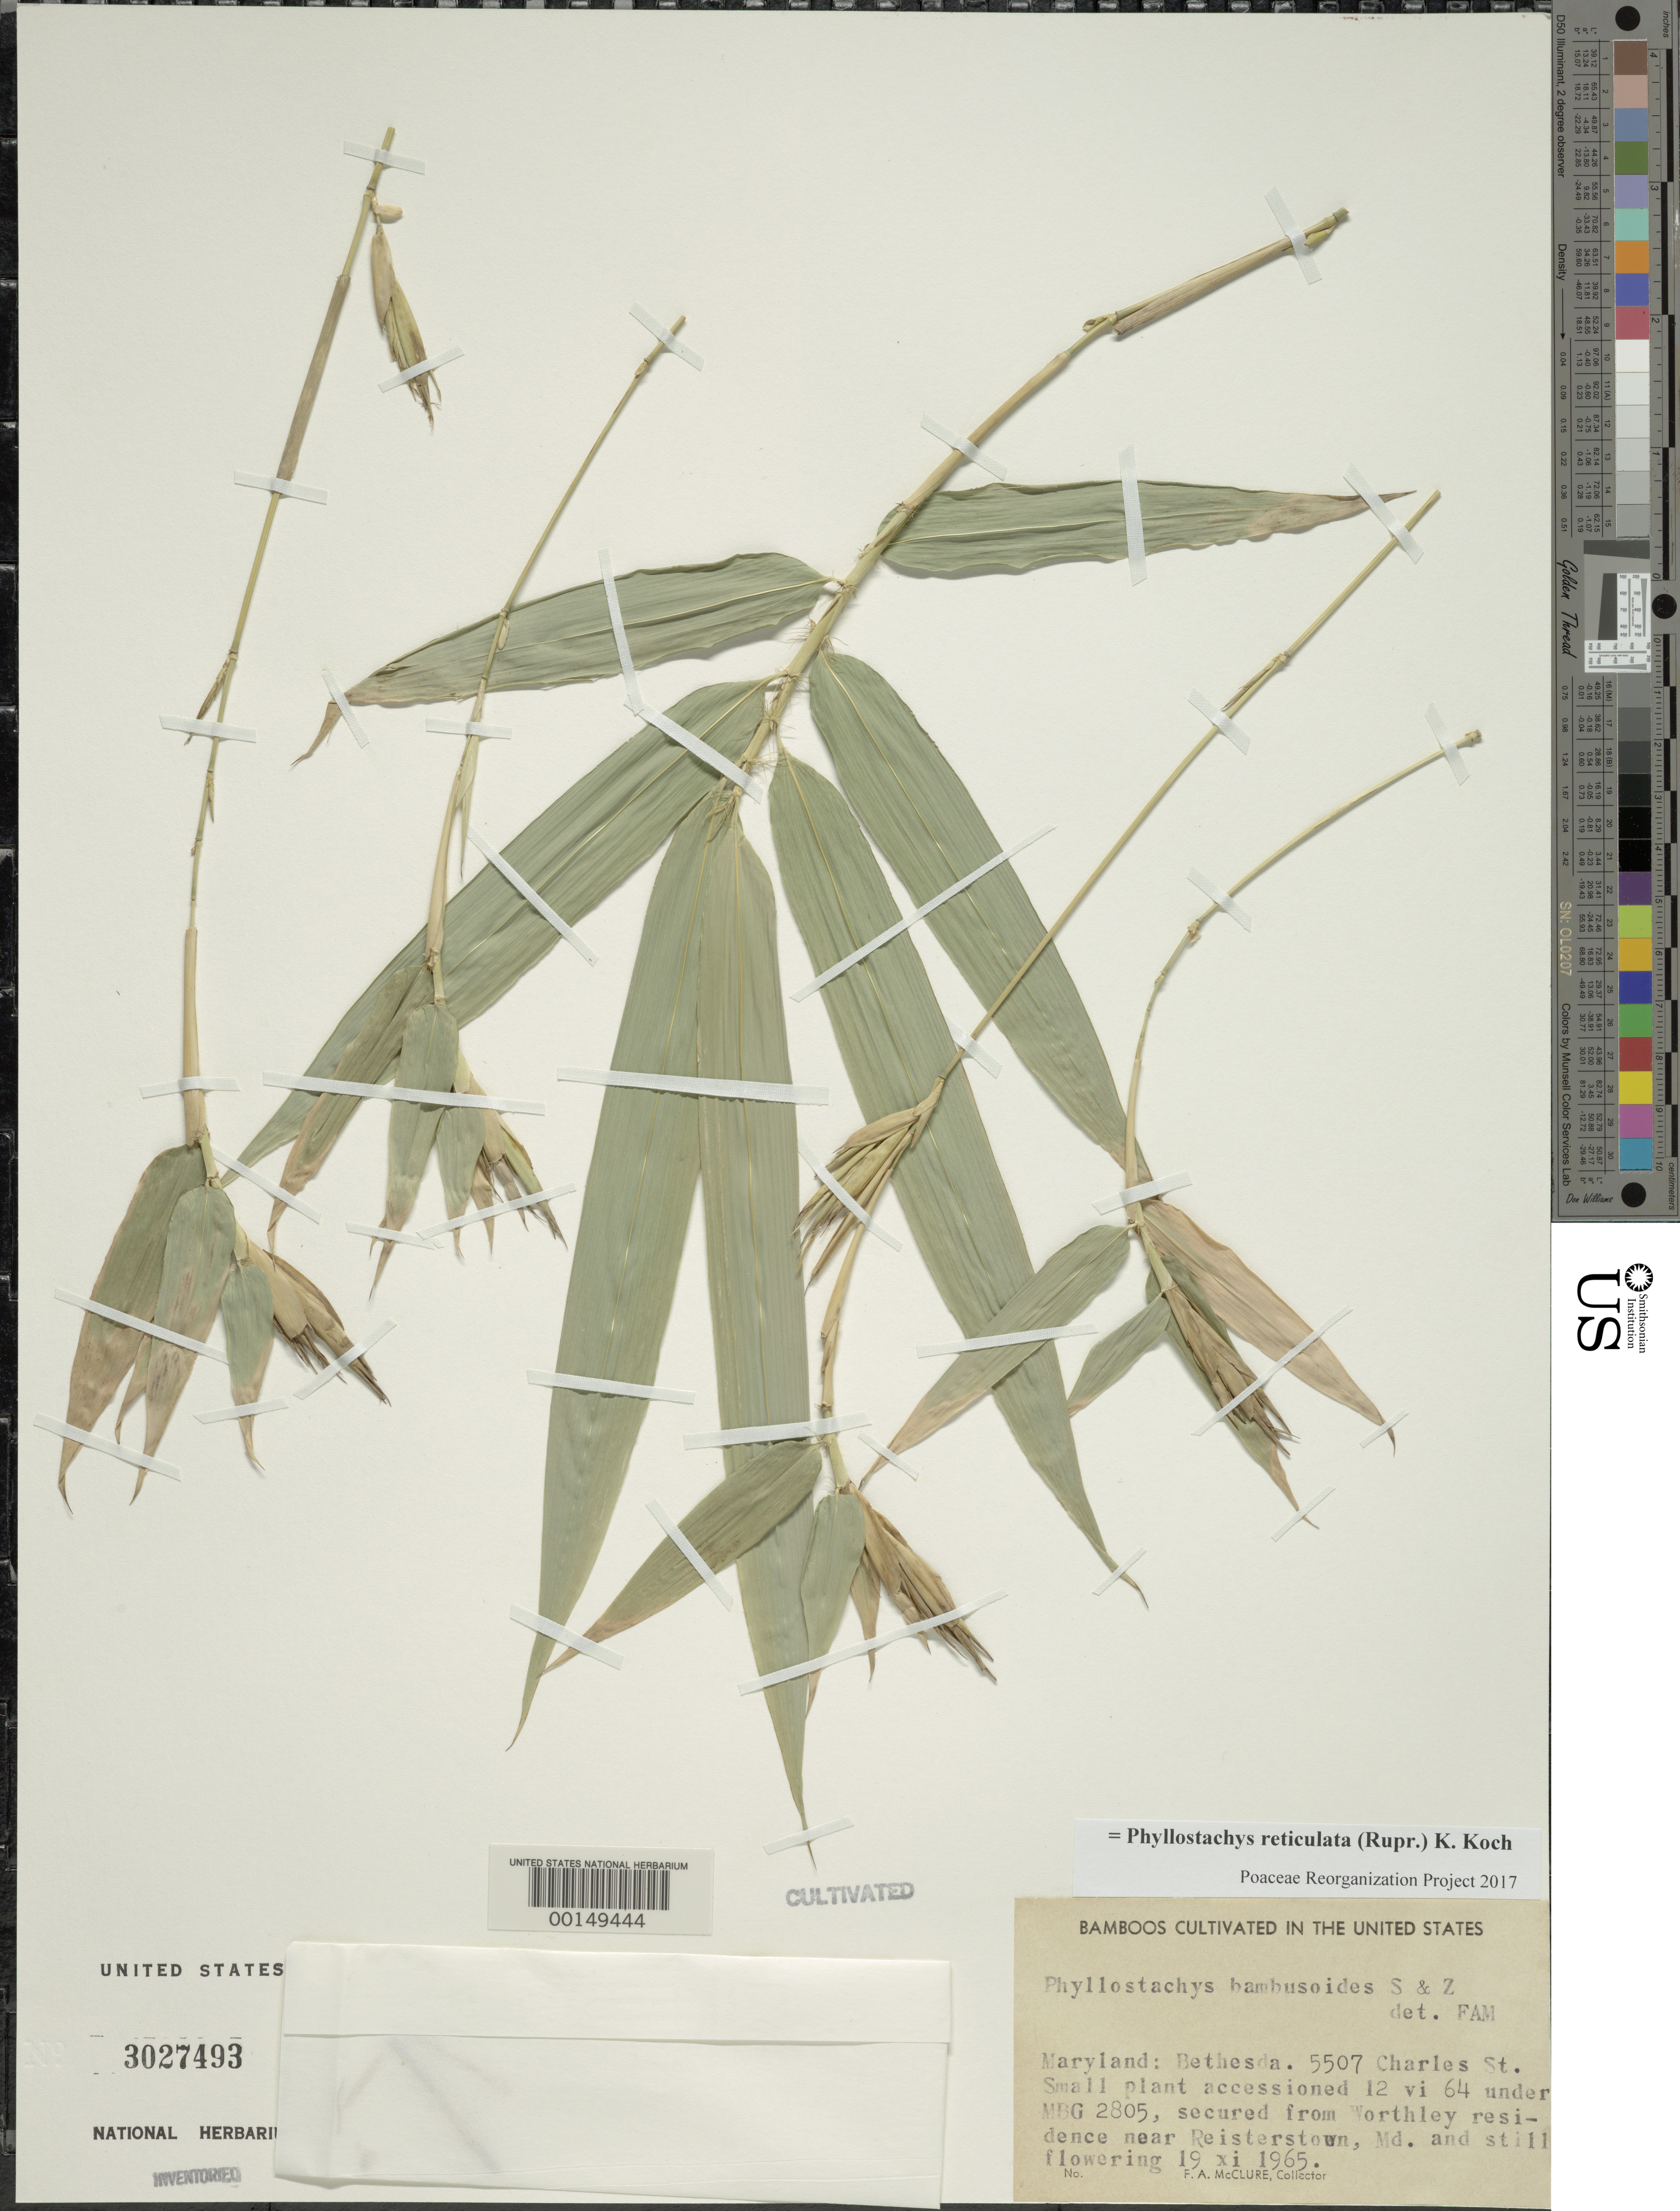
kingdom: Plantae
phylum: Tracheophyta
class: Liliopsida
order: Poales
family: Poaceae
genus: Phyllostachys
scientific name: Phyllostachys reticulata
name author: (Rupr.) K. Koch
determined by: Poaceae Reorganization Project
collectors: F. A. McClure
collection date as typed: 19 Nov 1965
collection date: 1965-11-19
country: United States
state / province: Maryland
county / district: Montgomery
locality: Bethesda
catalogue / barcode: US 3027493